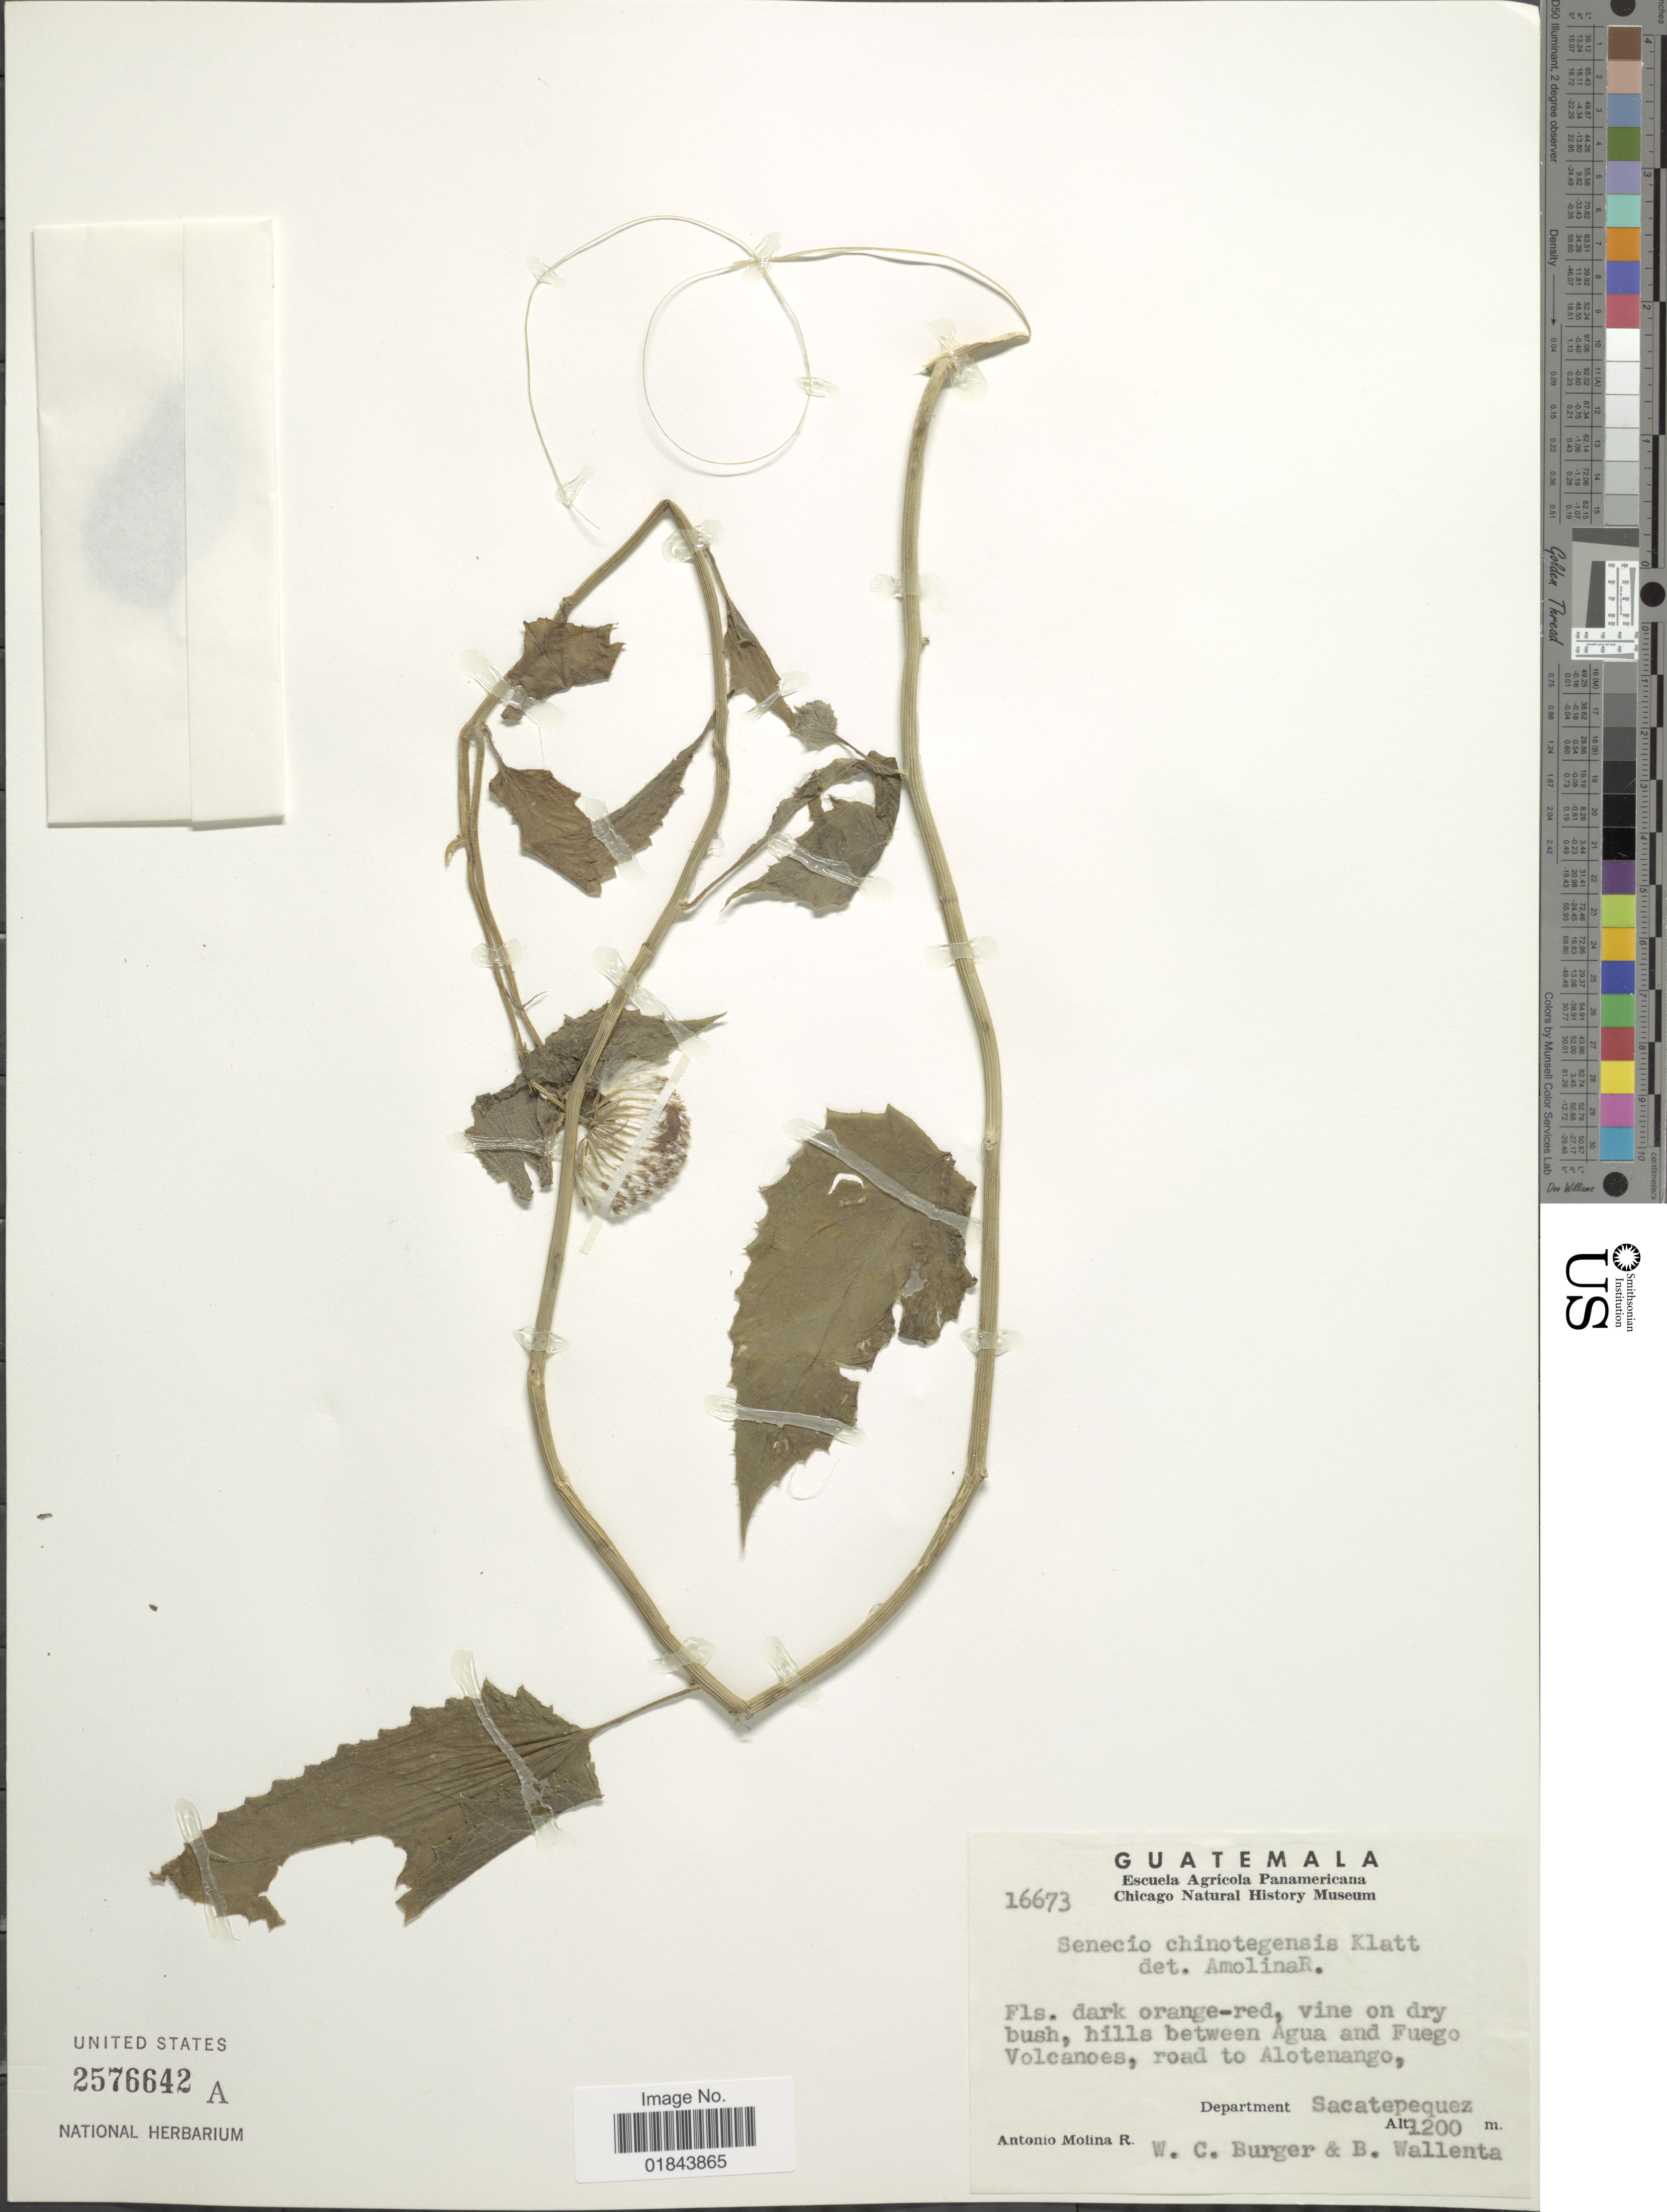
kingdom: Plantae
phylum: Tracheophyta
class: Magnoliopsida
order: Asterales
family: Asteraceae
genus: Pseudogynoxys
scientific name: Pseudogynoxys cummingii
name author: (Benth.) H. Rob. & Cuatrec.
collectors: A. Molina R., W. Burger & B. Wallenta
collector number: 16673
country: Guatemala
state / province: Sacatepéquez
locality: Hills between Agua and Fuego Volcanoes, road to Alotenango, Department of Sacatepequez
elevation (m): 1200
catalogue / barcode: US 2576642A